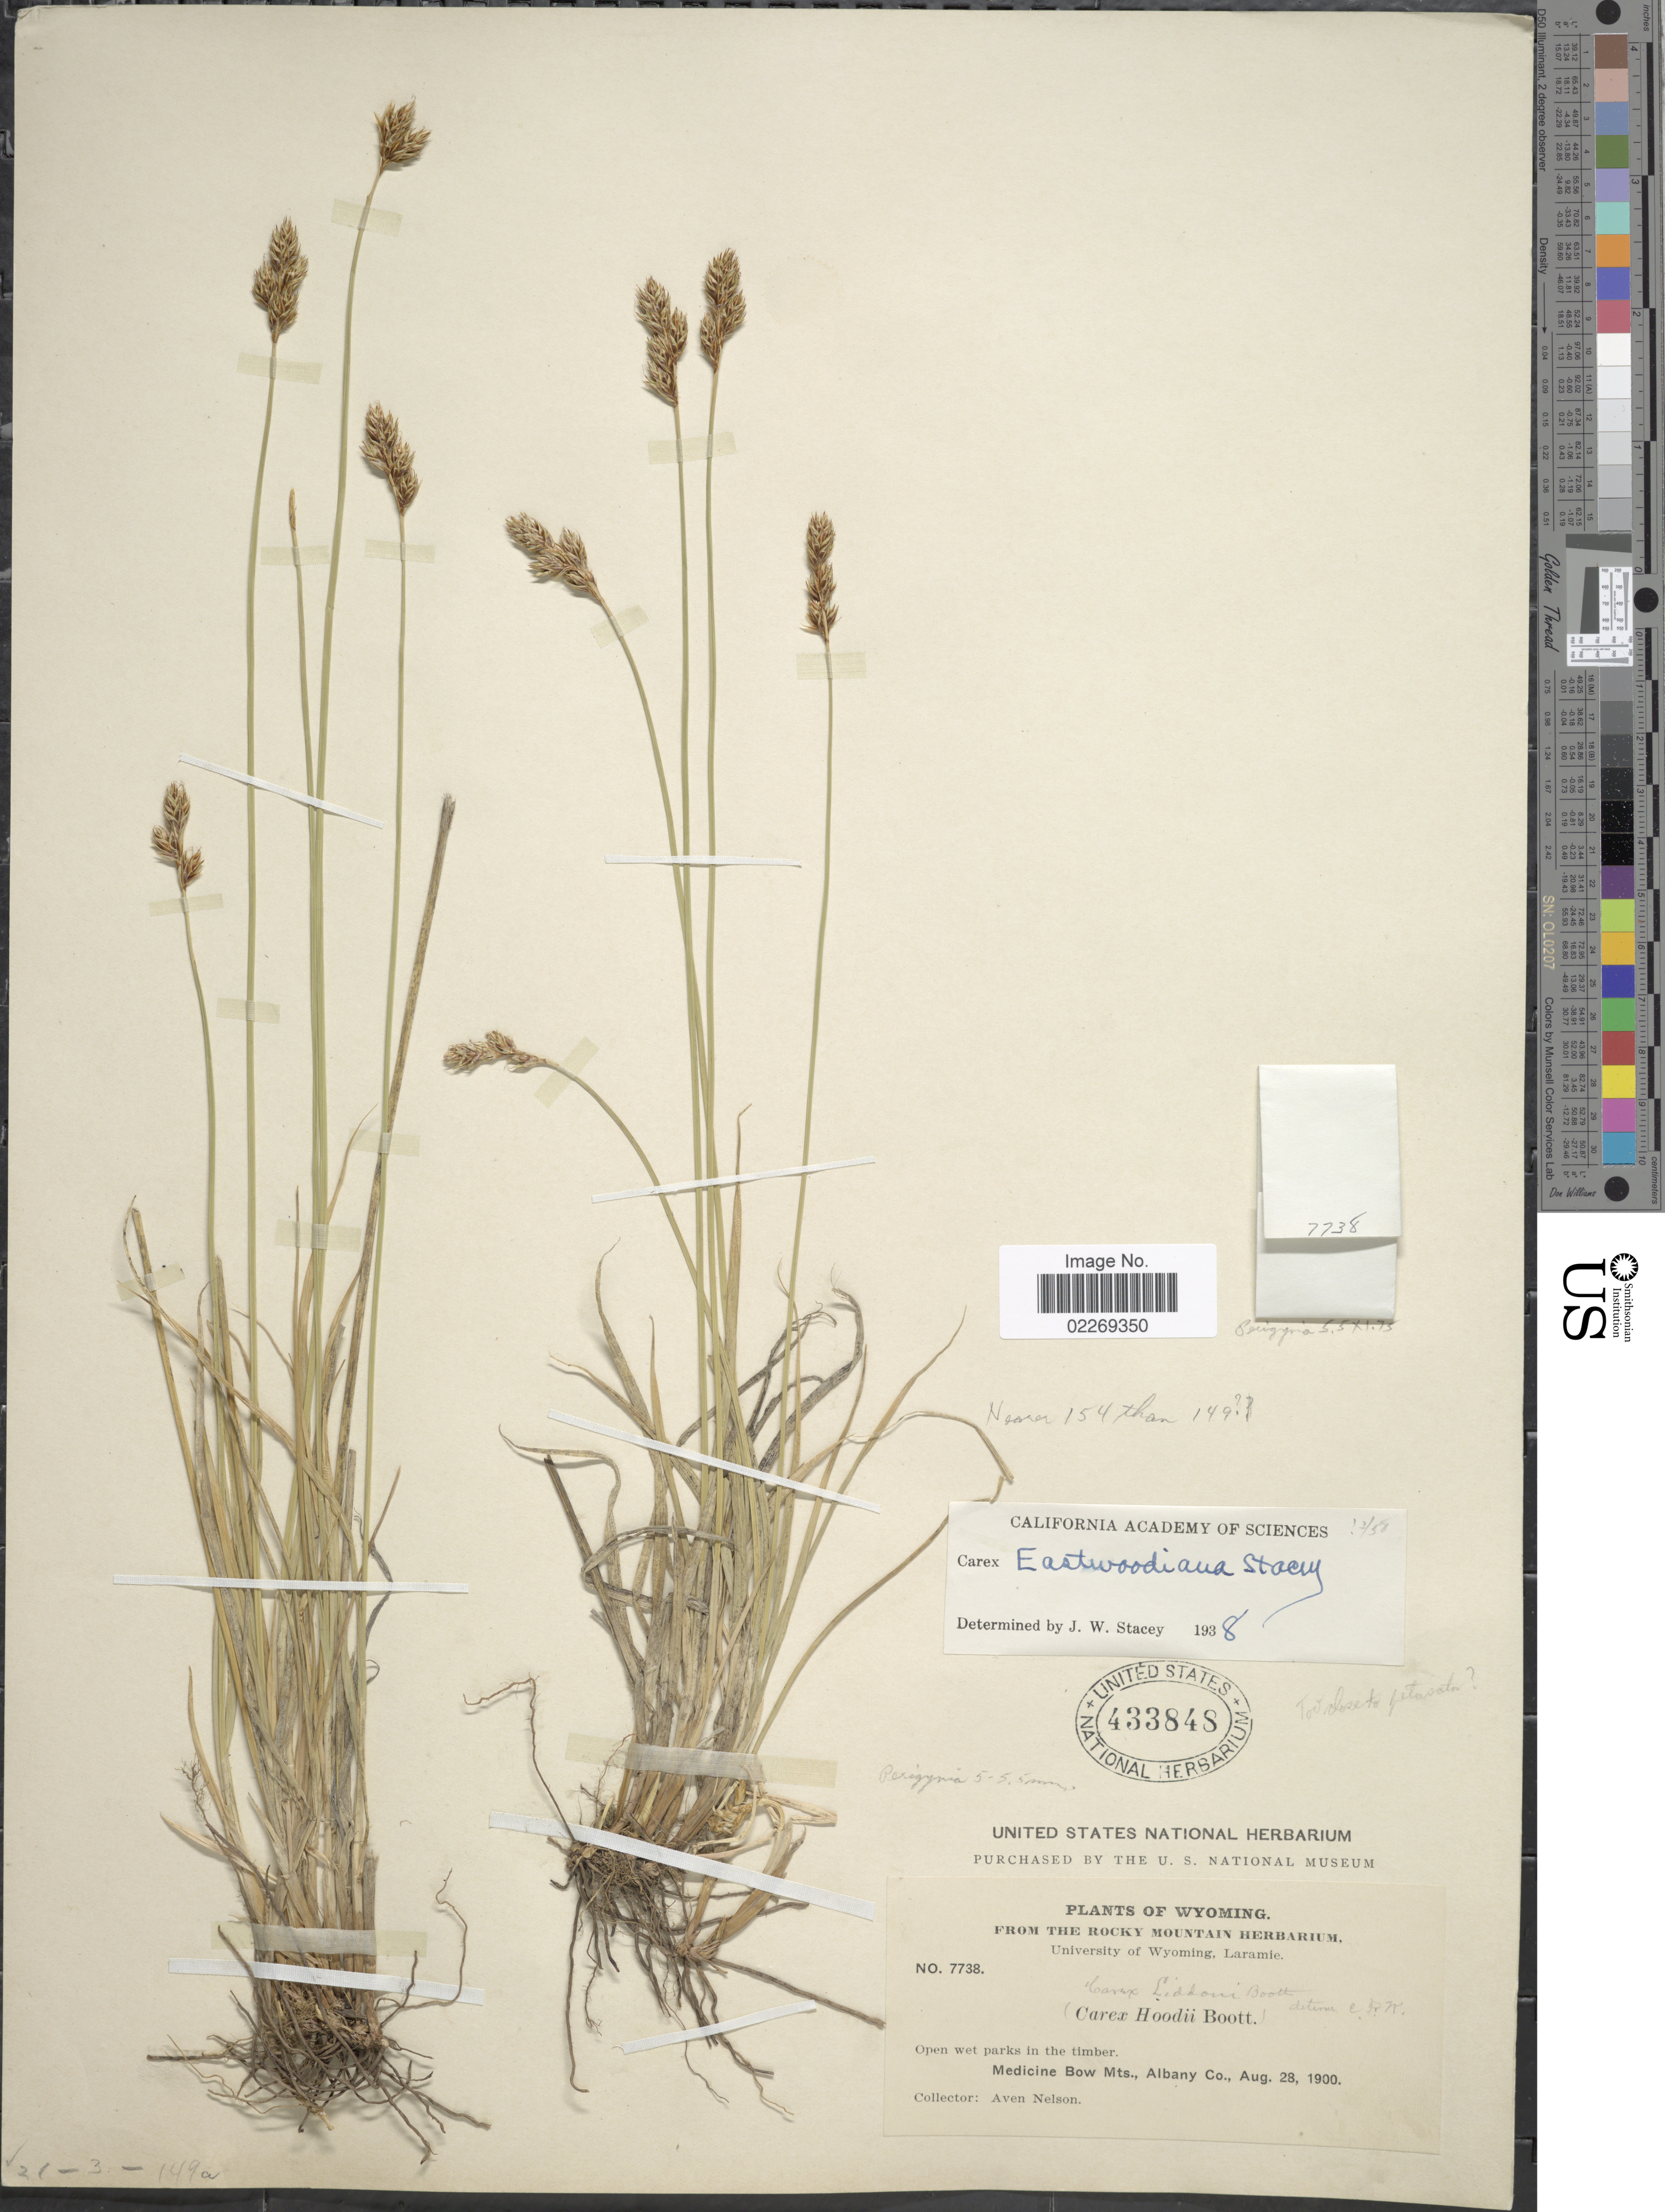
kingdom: Plantae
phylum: Tracheophyta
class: Liliopsida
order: Poales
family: Cyperaceae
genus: Carex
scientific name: Carex tahoensis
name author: Smiley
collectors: A. Nelson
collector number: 7738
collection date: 1900-08-28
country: United States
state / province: Wyoming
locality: Open wet parks in the timber. Medicine Bow Mts., Albany Co.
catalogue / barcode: US 433848